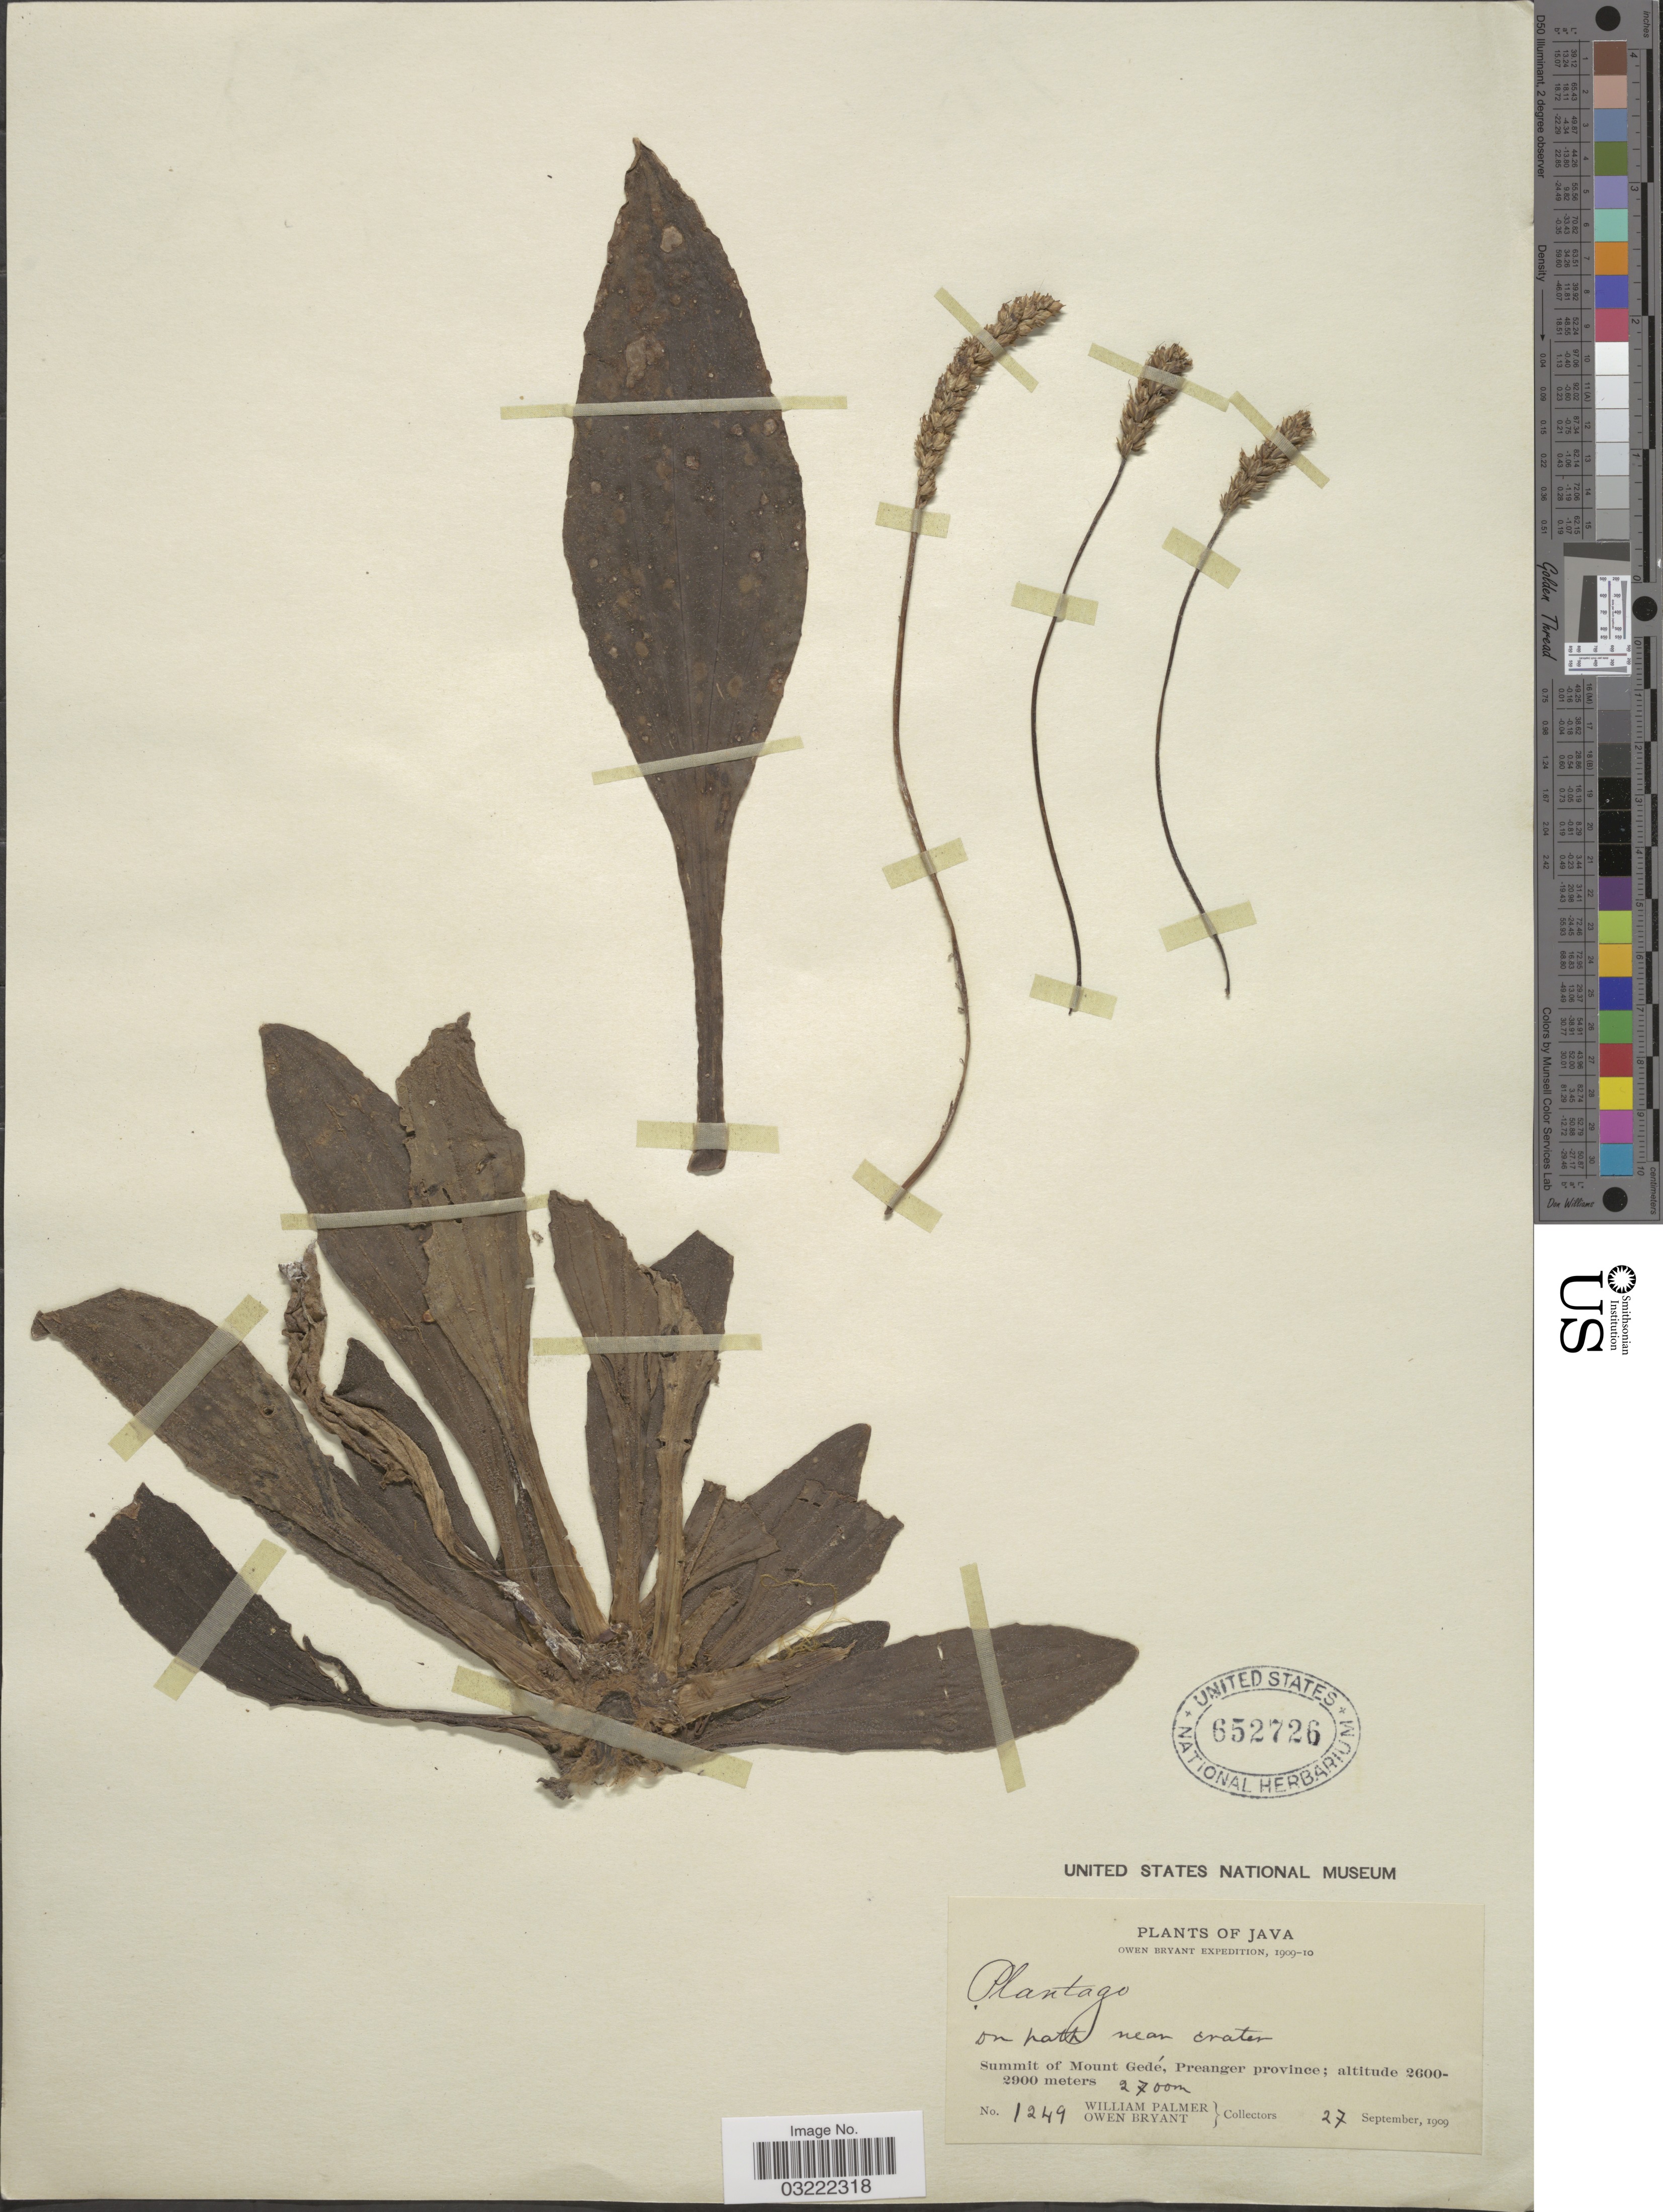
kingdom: Plantae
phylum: Tracheophyta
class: Magnoliopsida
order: Lamiales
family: Plantaginaceae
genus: Plantago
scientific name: Plantago sp.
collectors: W. Palmer & O. Bryant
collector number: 1249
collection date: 1909-09-27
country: Indonesia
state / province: Java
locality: Summit of Mount Gedé, Preanger province.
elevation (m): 2700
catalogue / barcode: US 652726